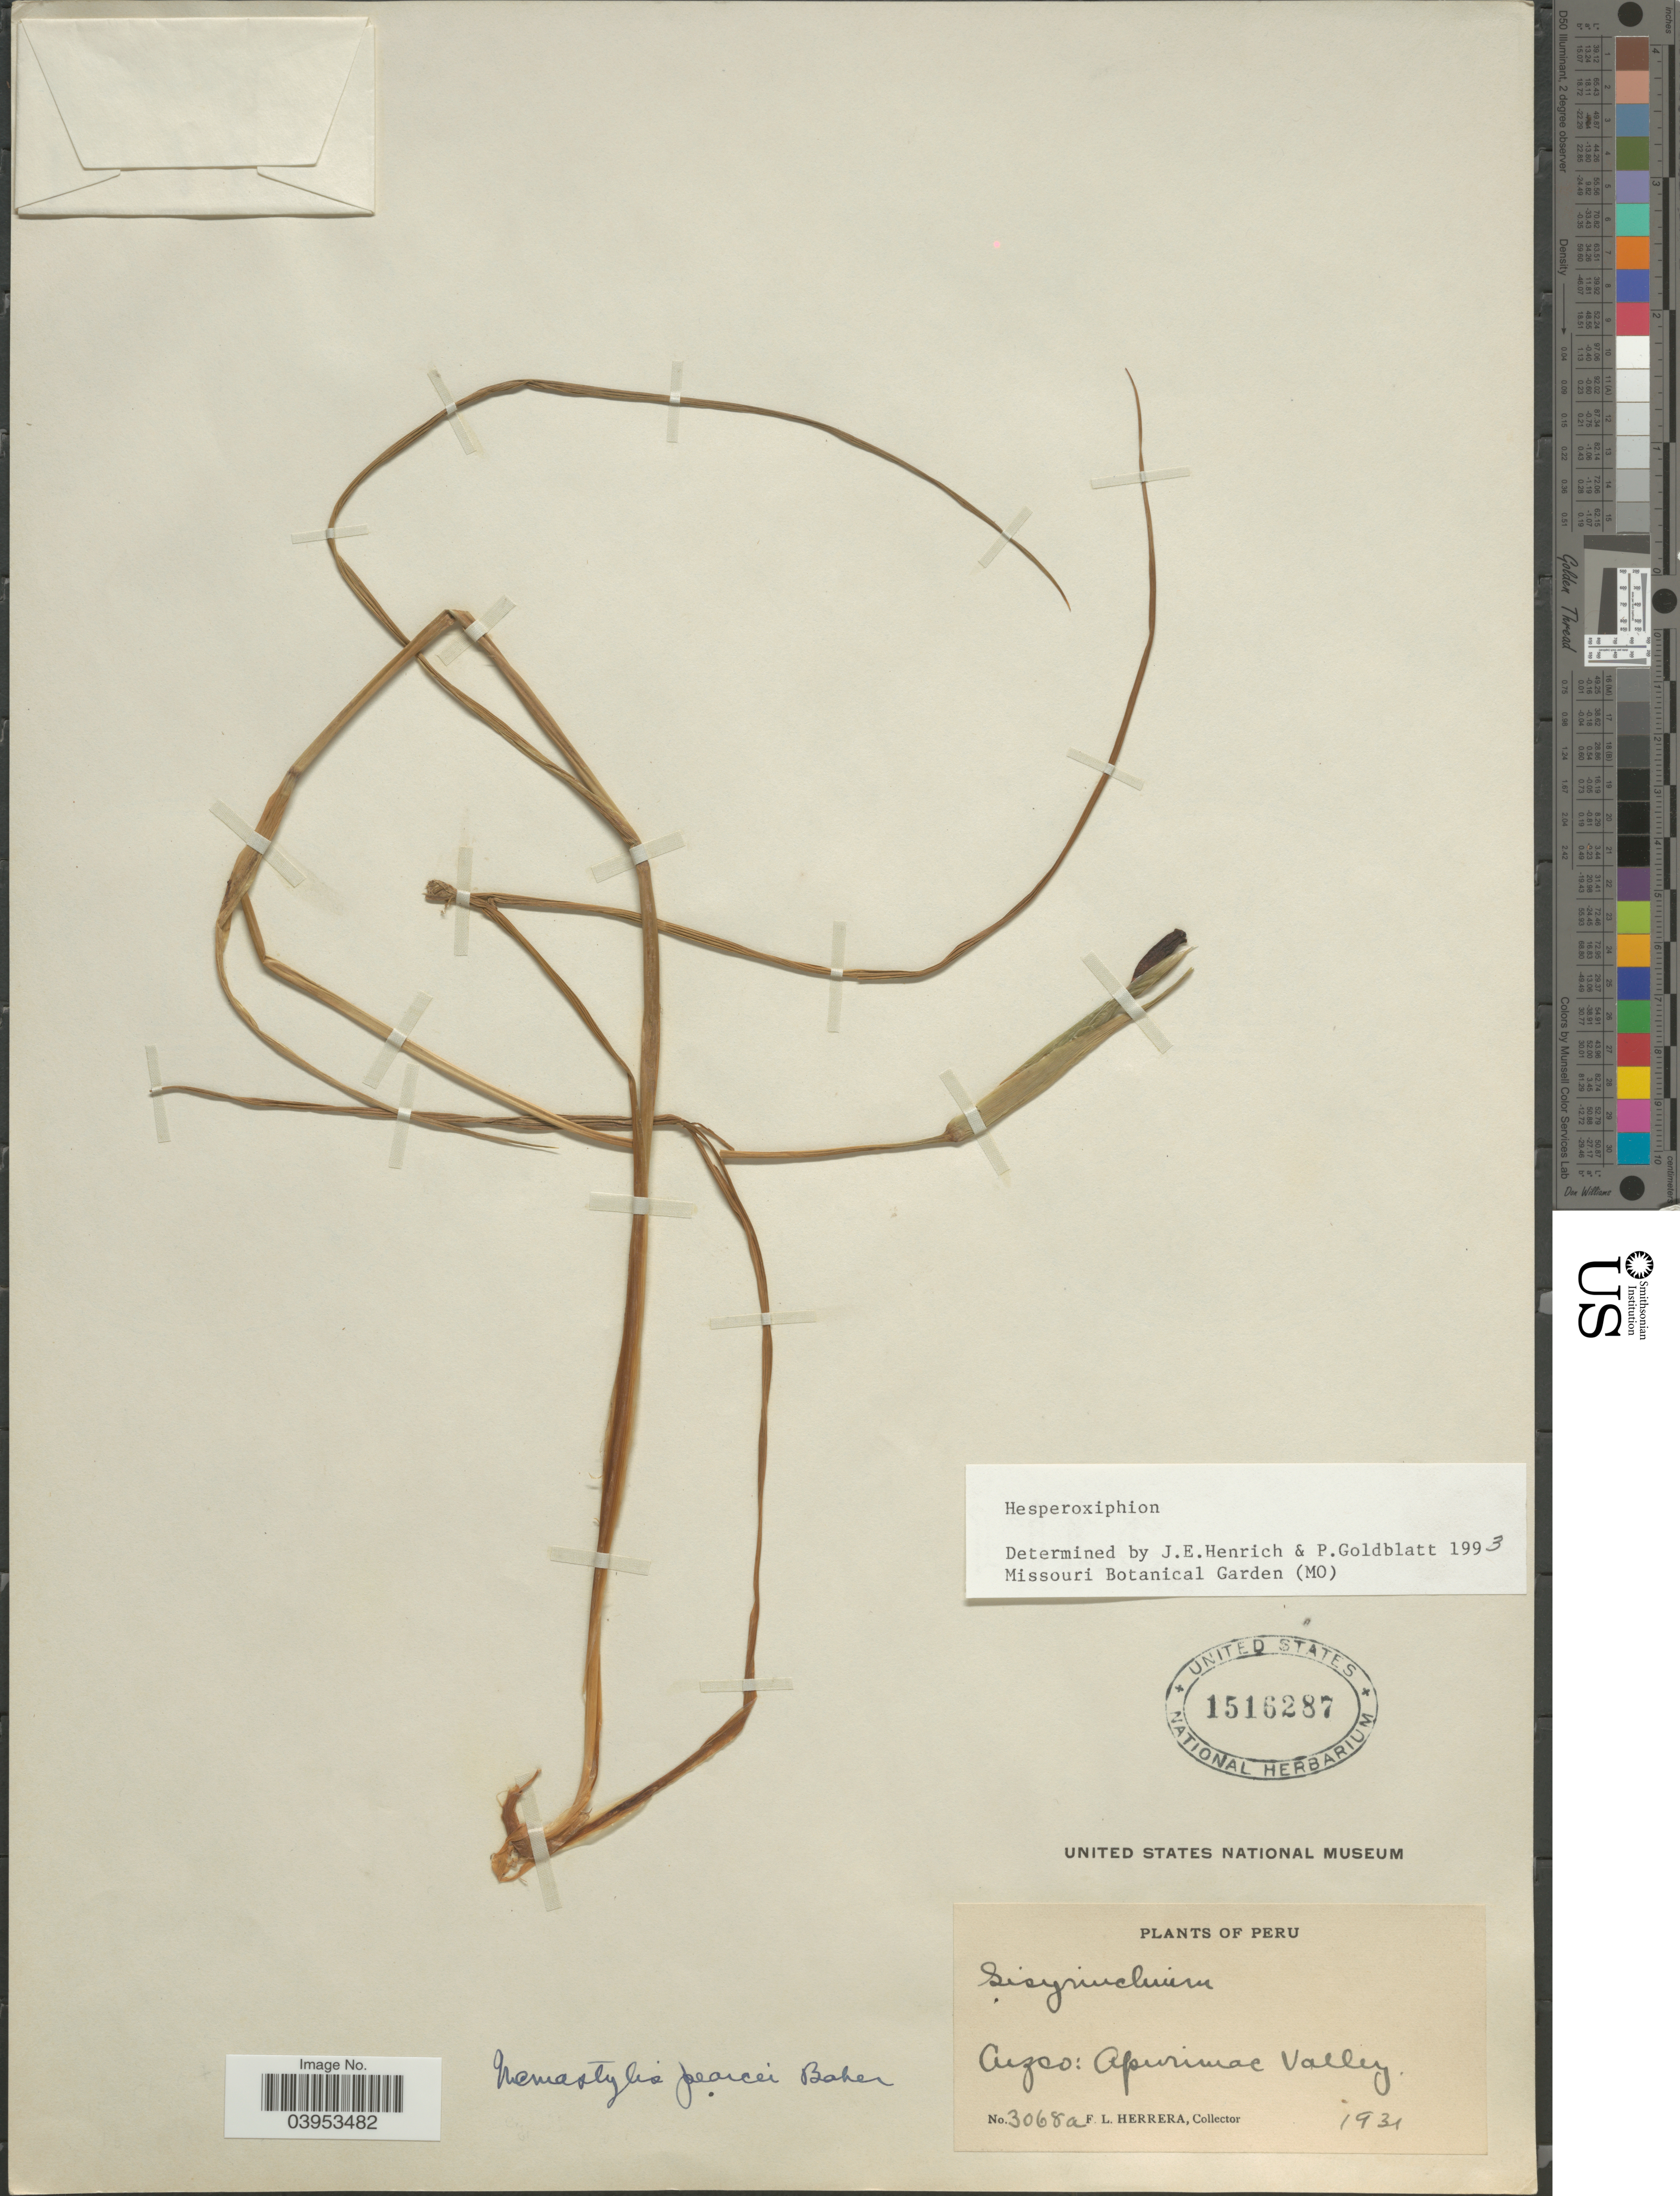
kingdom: Plantae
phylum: Tracheophyta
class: Liliopsida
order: Asparagales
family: Iridaceae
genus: Hesperoxiphion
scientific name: Hesperoxiphion sp.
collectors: F. L. Herrera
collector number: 3068a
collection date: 1931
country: Peru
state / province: Cusco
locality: Cuzco: Apurimac Valley.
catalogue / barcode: US 1516287